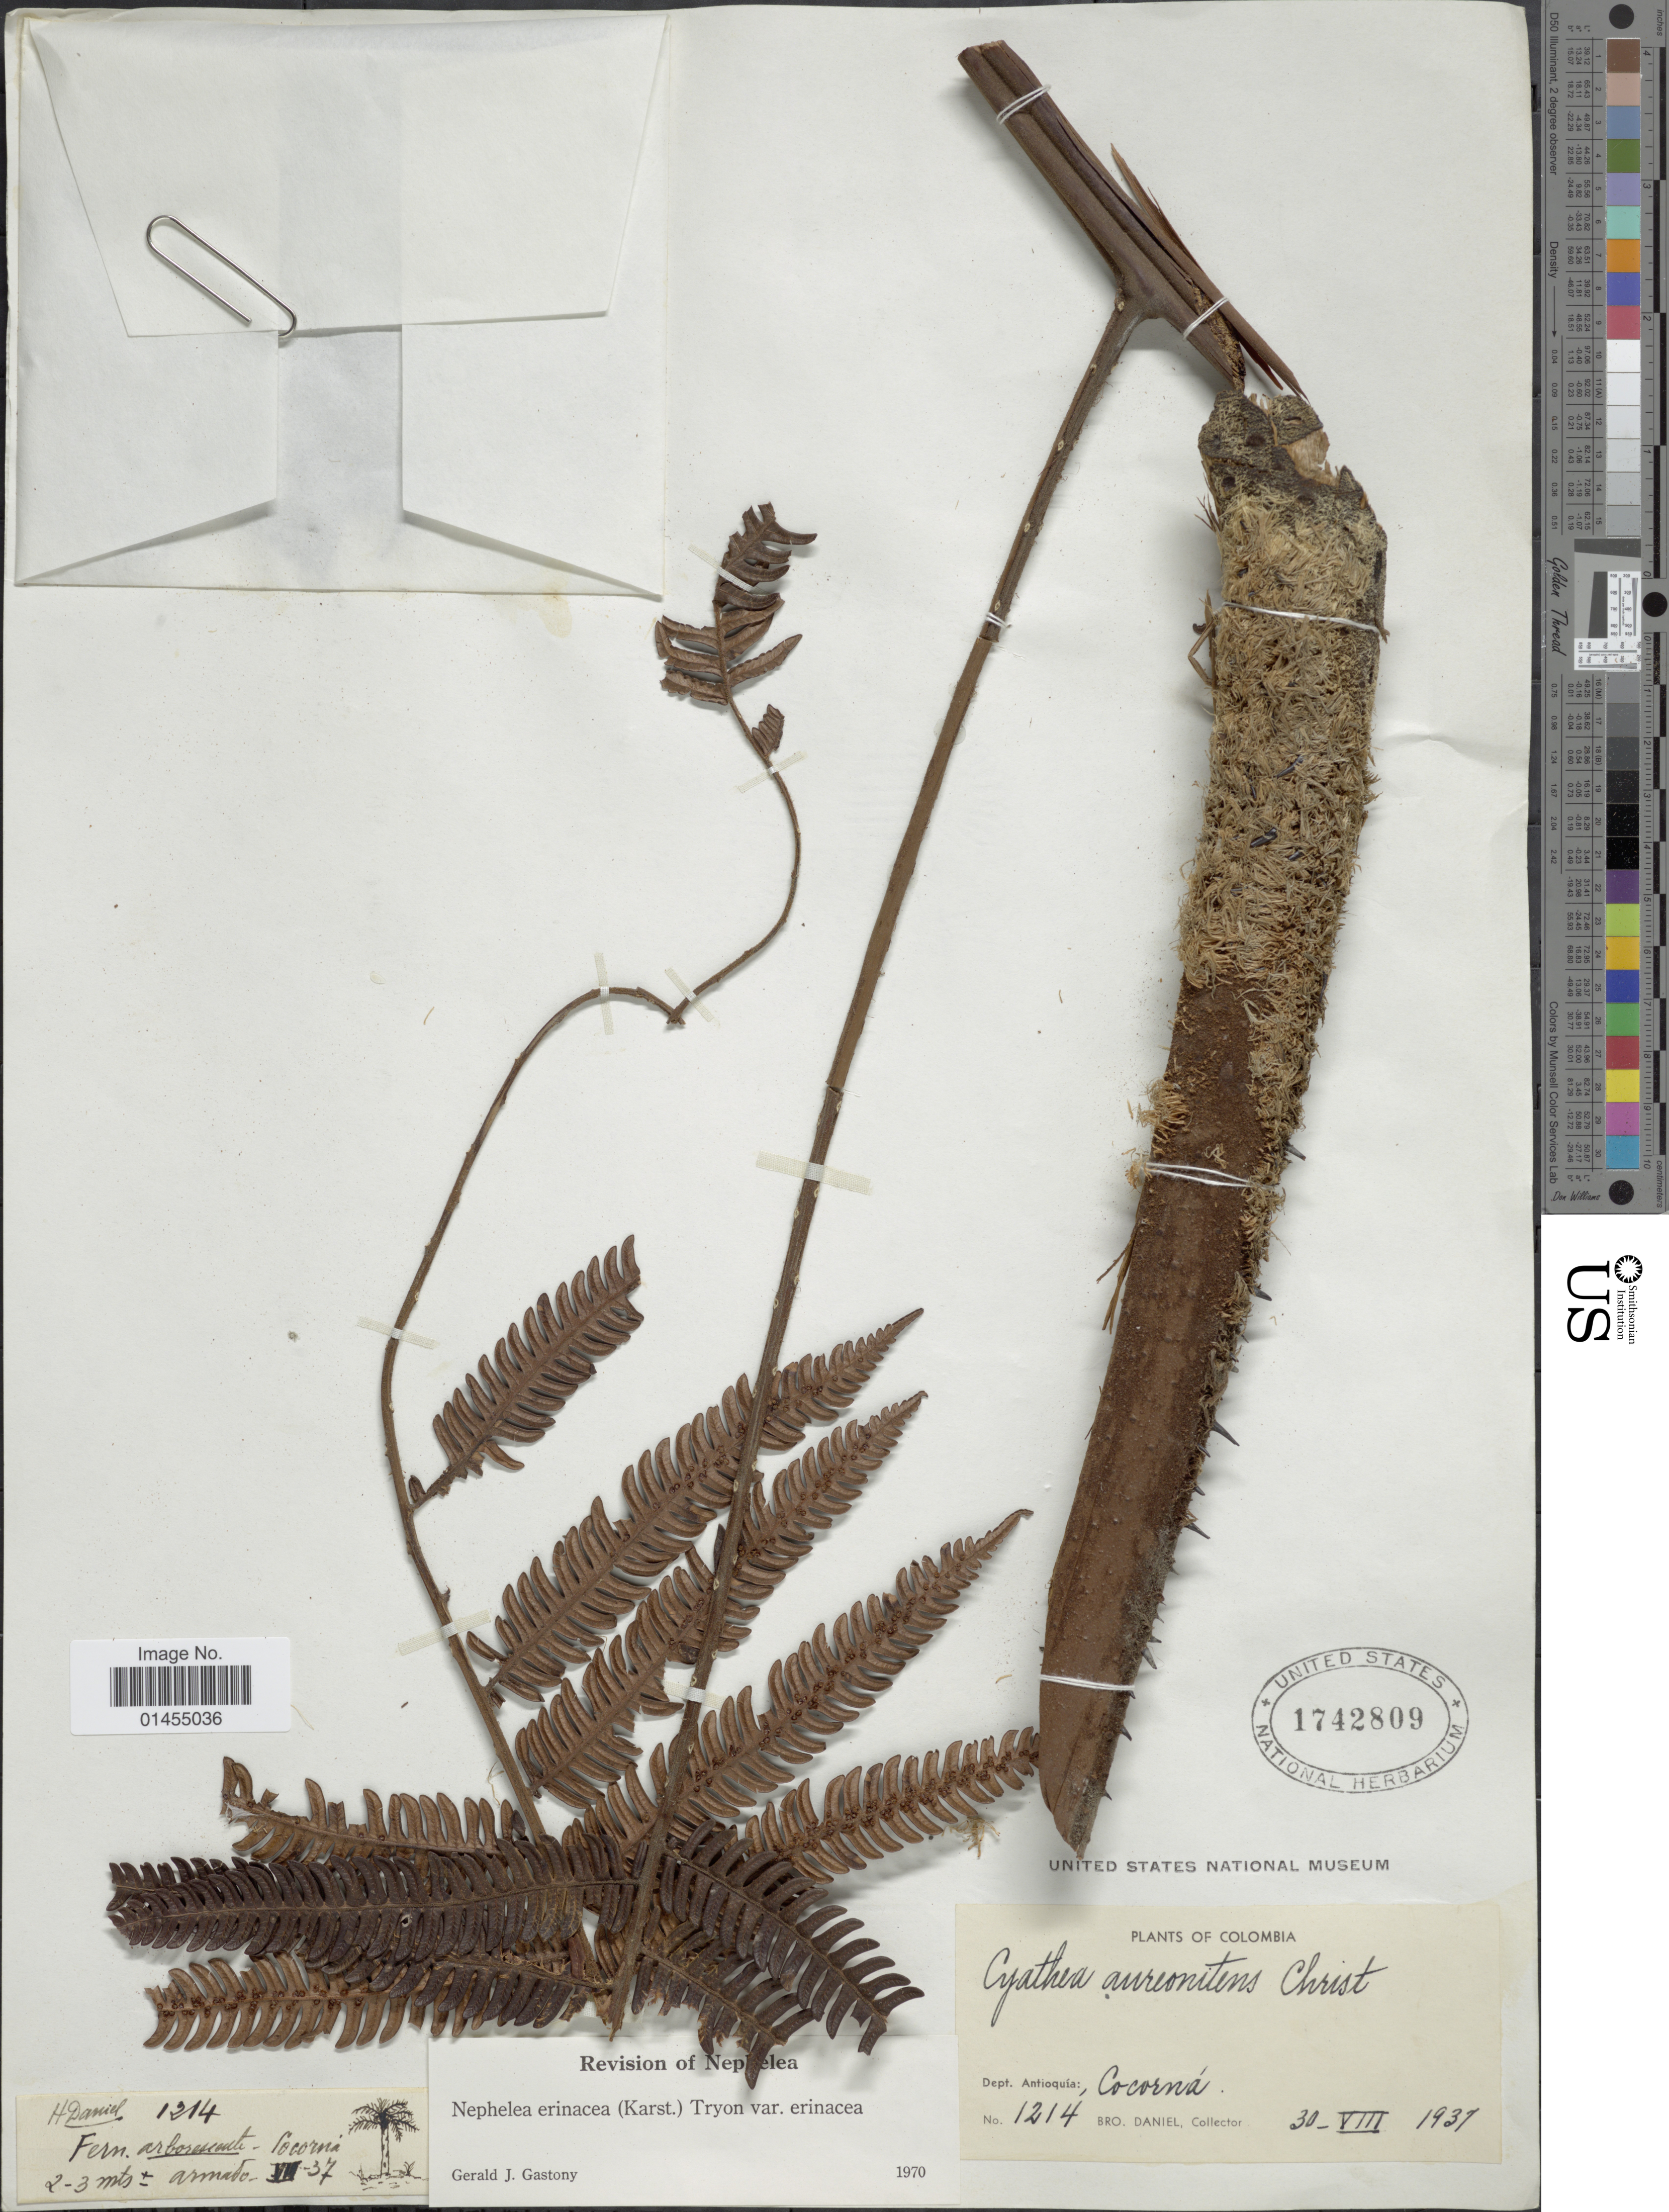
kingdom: Plantae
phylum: Tracheophyta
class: Polypodiopsida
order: Cyatheales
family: Cyatheaceae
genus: Alsophila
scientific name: Alsophila erinacea var. erinacea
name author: (H. Karst.) D.S. Conant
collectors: Bro. Daniel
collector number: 1214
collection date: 1937-08-30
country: Colombia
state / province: Antioquia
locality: Cocorná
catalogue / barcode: US 1742809